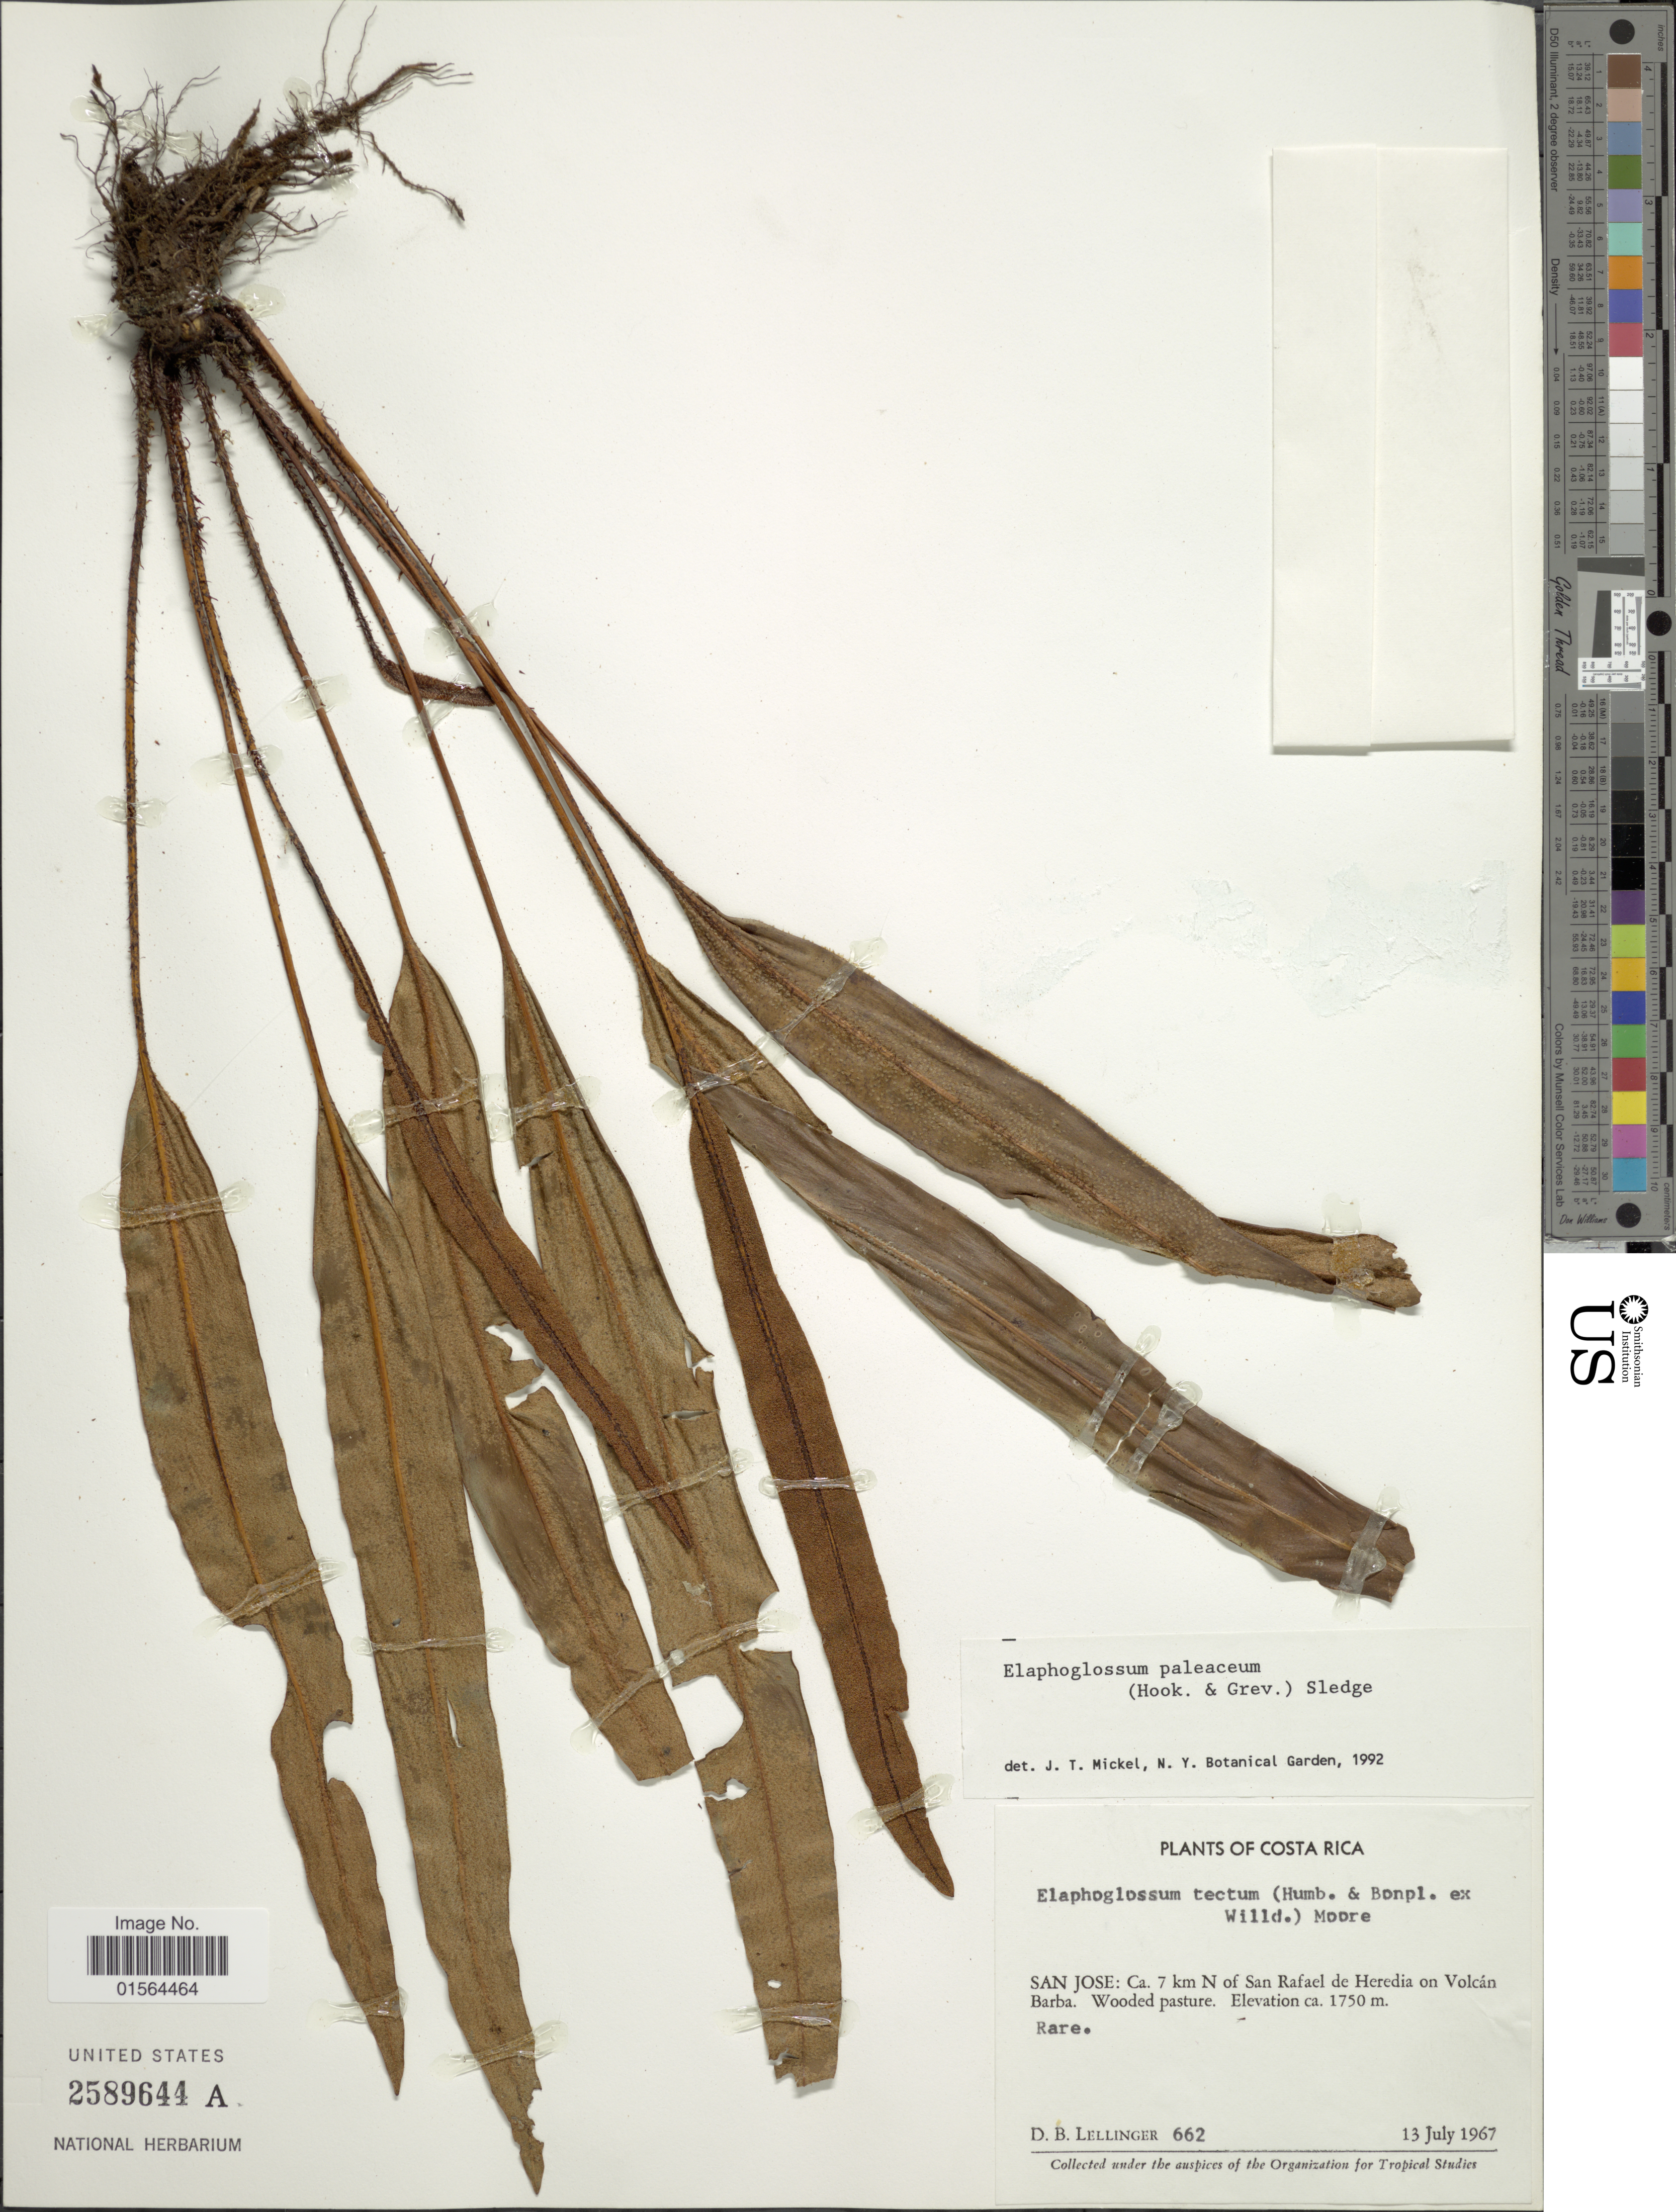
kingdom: Plantae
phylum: Tracheophyta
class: Polypodiopsida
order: Polypodiales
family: Dryopteridaceae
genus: Elaphoglossum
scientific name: Elaphoglossum paleaceum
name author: (Hook. & Grev.) Sledge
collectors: D. B. Lellinger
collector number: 662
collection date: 1967-07-13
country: Costa Rica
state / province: San José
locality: San Jose: Ca 7 km N of San Rafael de Heredia on Volcan Barba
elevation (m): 1750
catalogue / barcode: US 2589644A